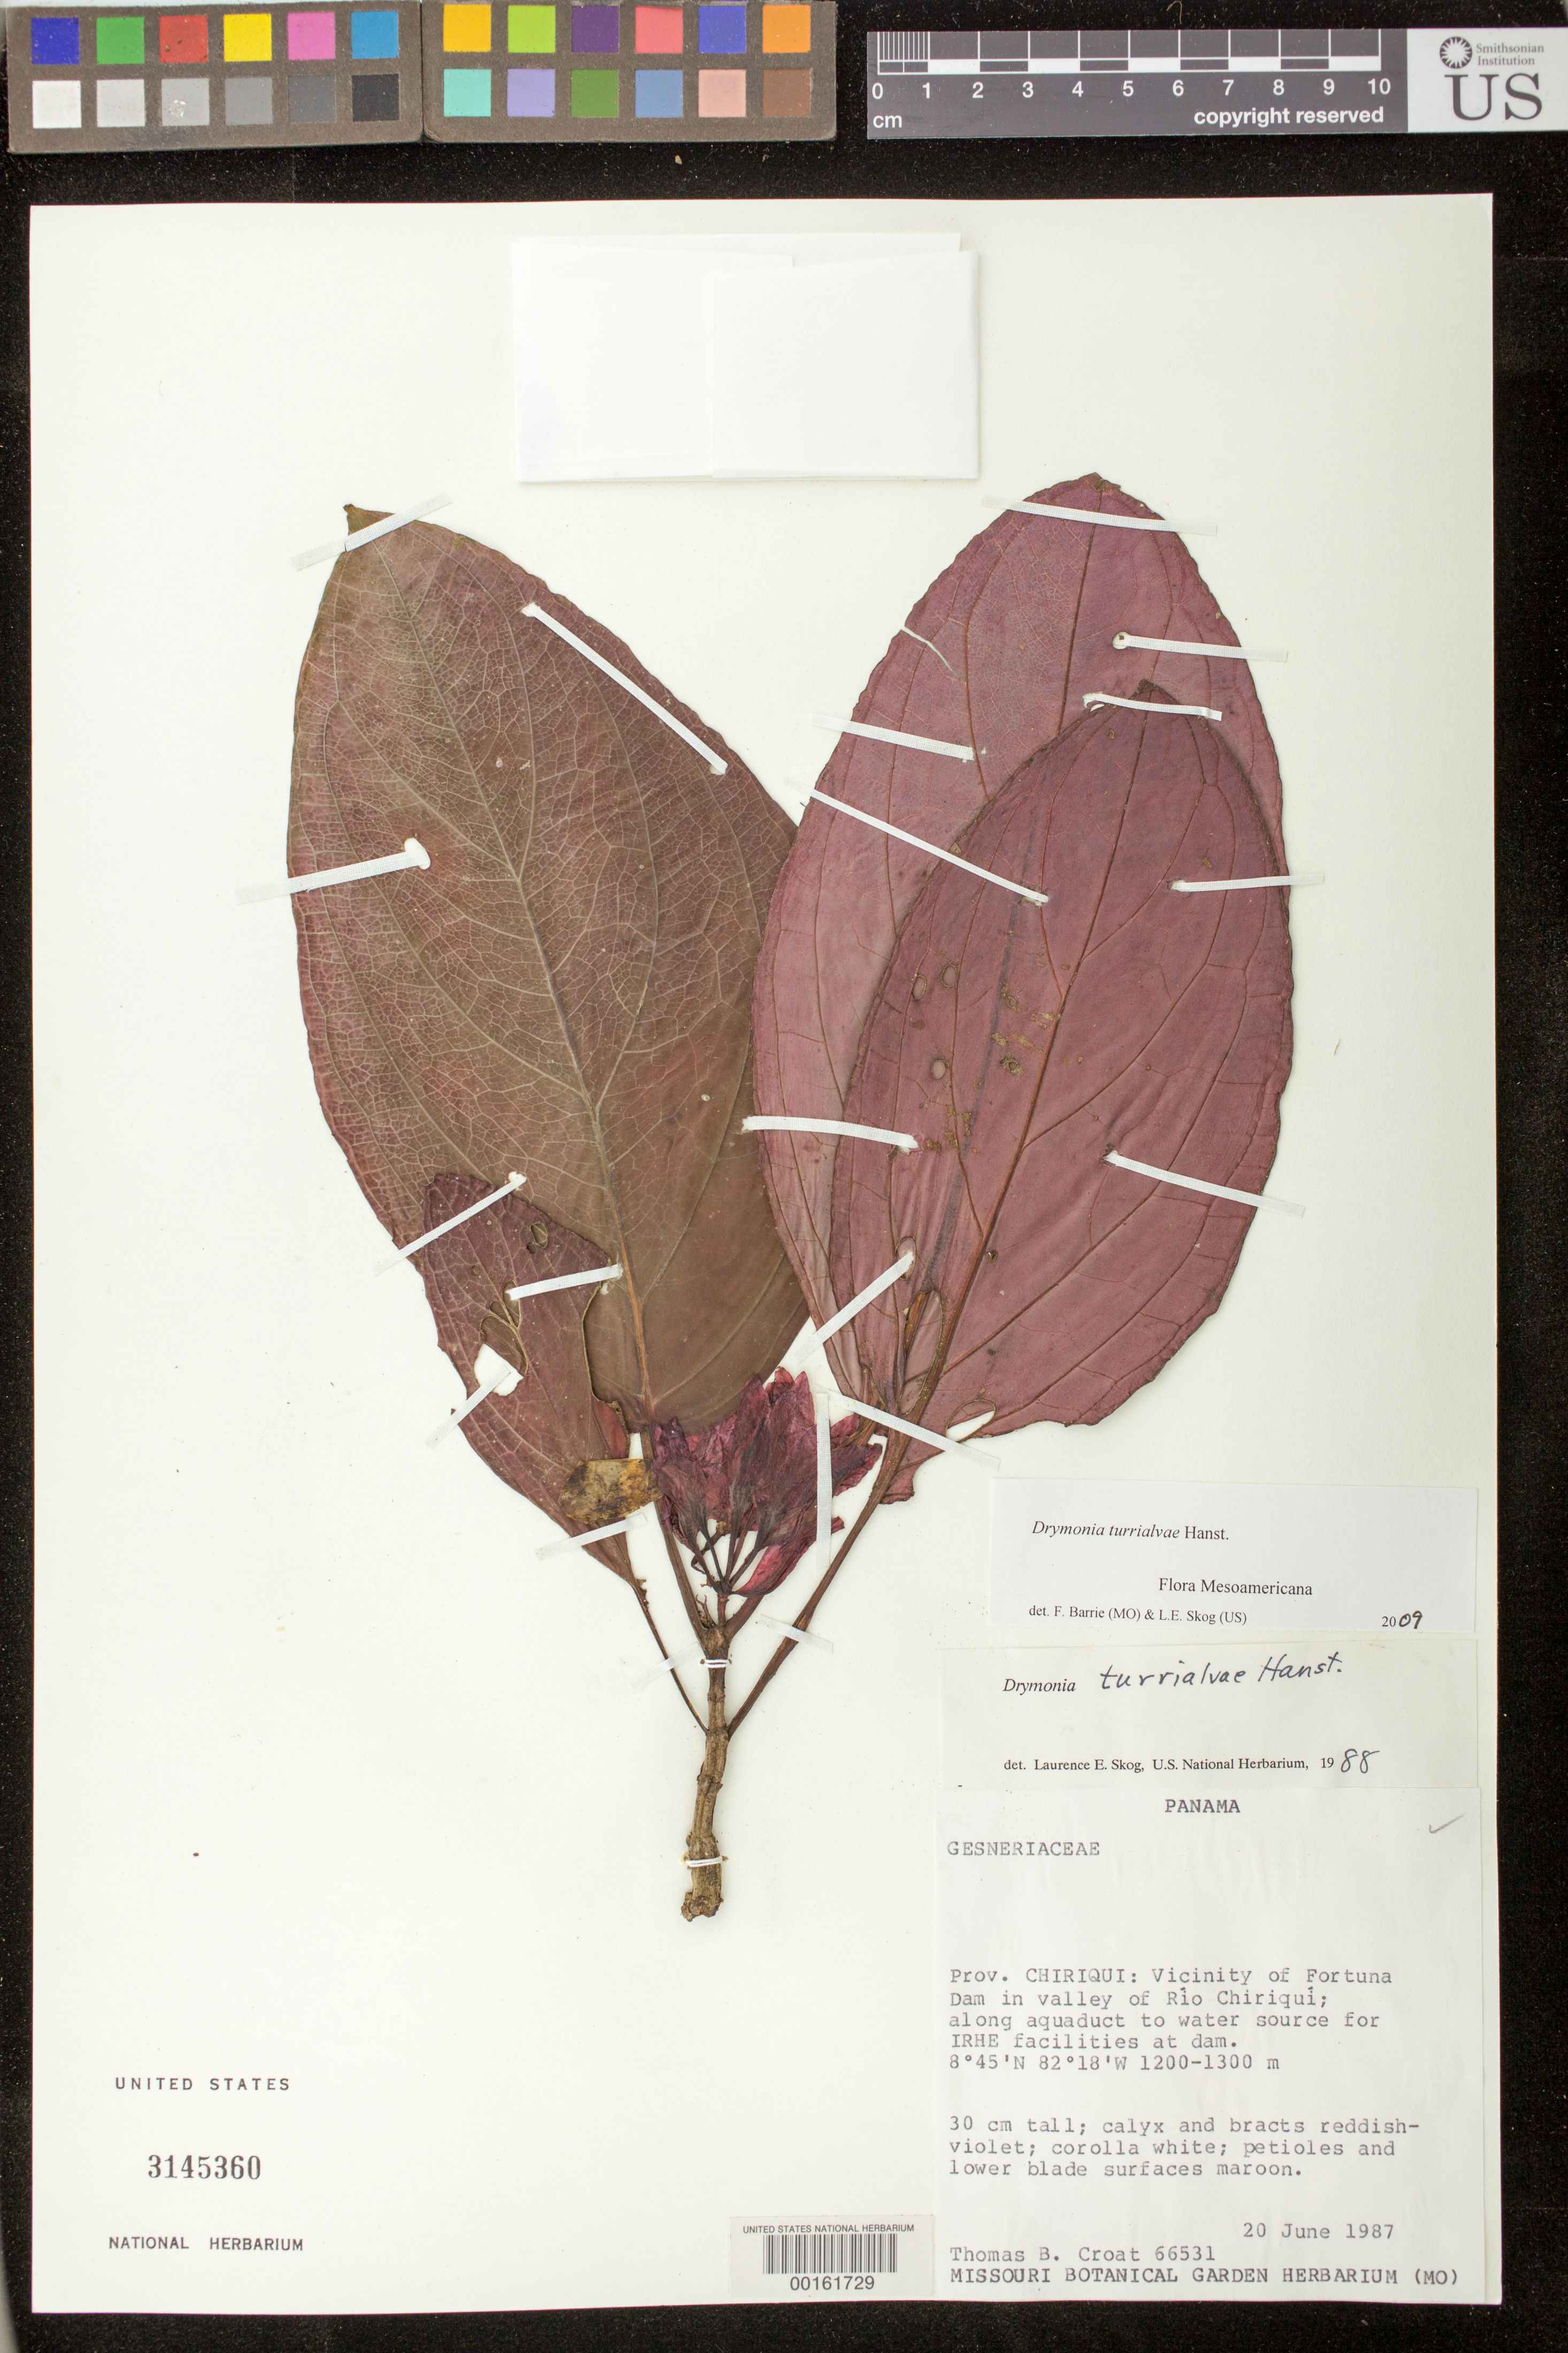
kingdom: Plantae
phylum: Tracheophyta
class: Magnoliopsida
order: Lamiales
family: Gesneriaceae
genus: Drymonia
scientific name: Drymonia turrialvae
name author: Hanst.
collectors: T. B. Croat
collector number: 66531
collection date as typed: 20 Jun 1987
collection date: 1987-06-20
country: Panama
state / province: Chiriquí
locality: Vicinity of Fortuna Dam in valley of Rio Chiriqui, along aqueduct to water source for IRHE facilities at dam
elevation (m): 1200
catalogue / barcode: US 3145360